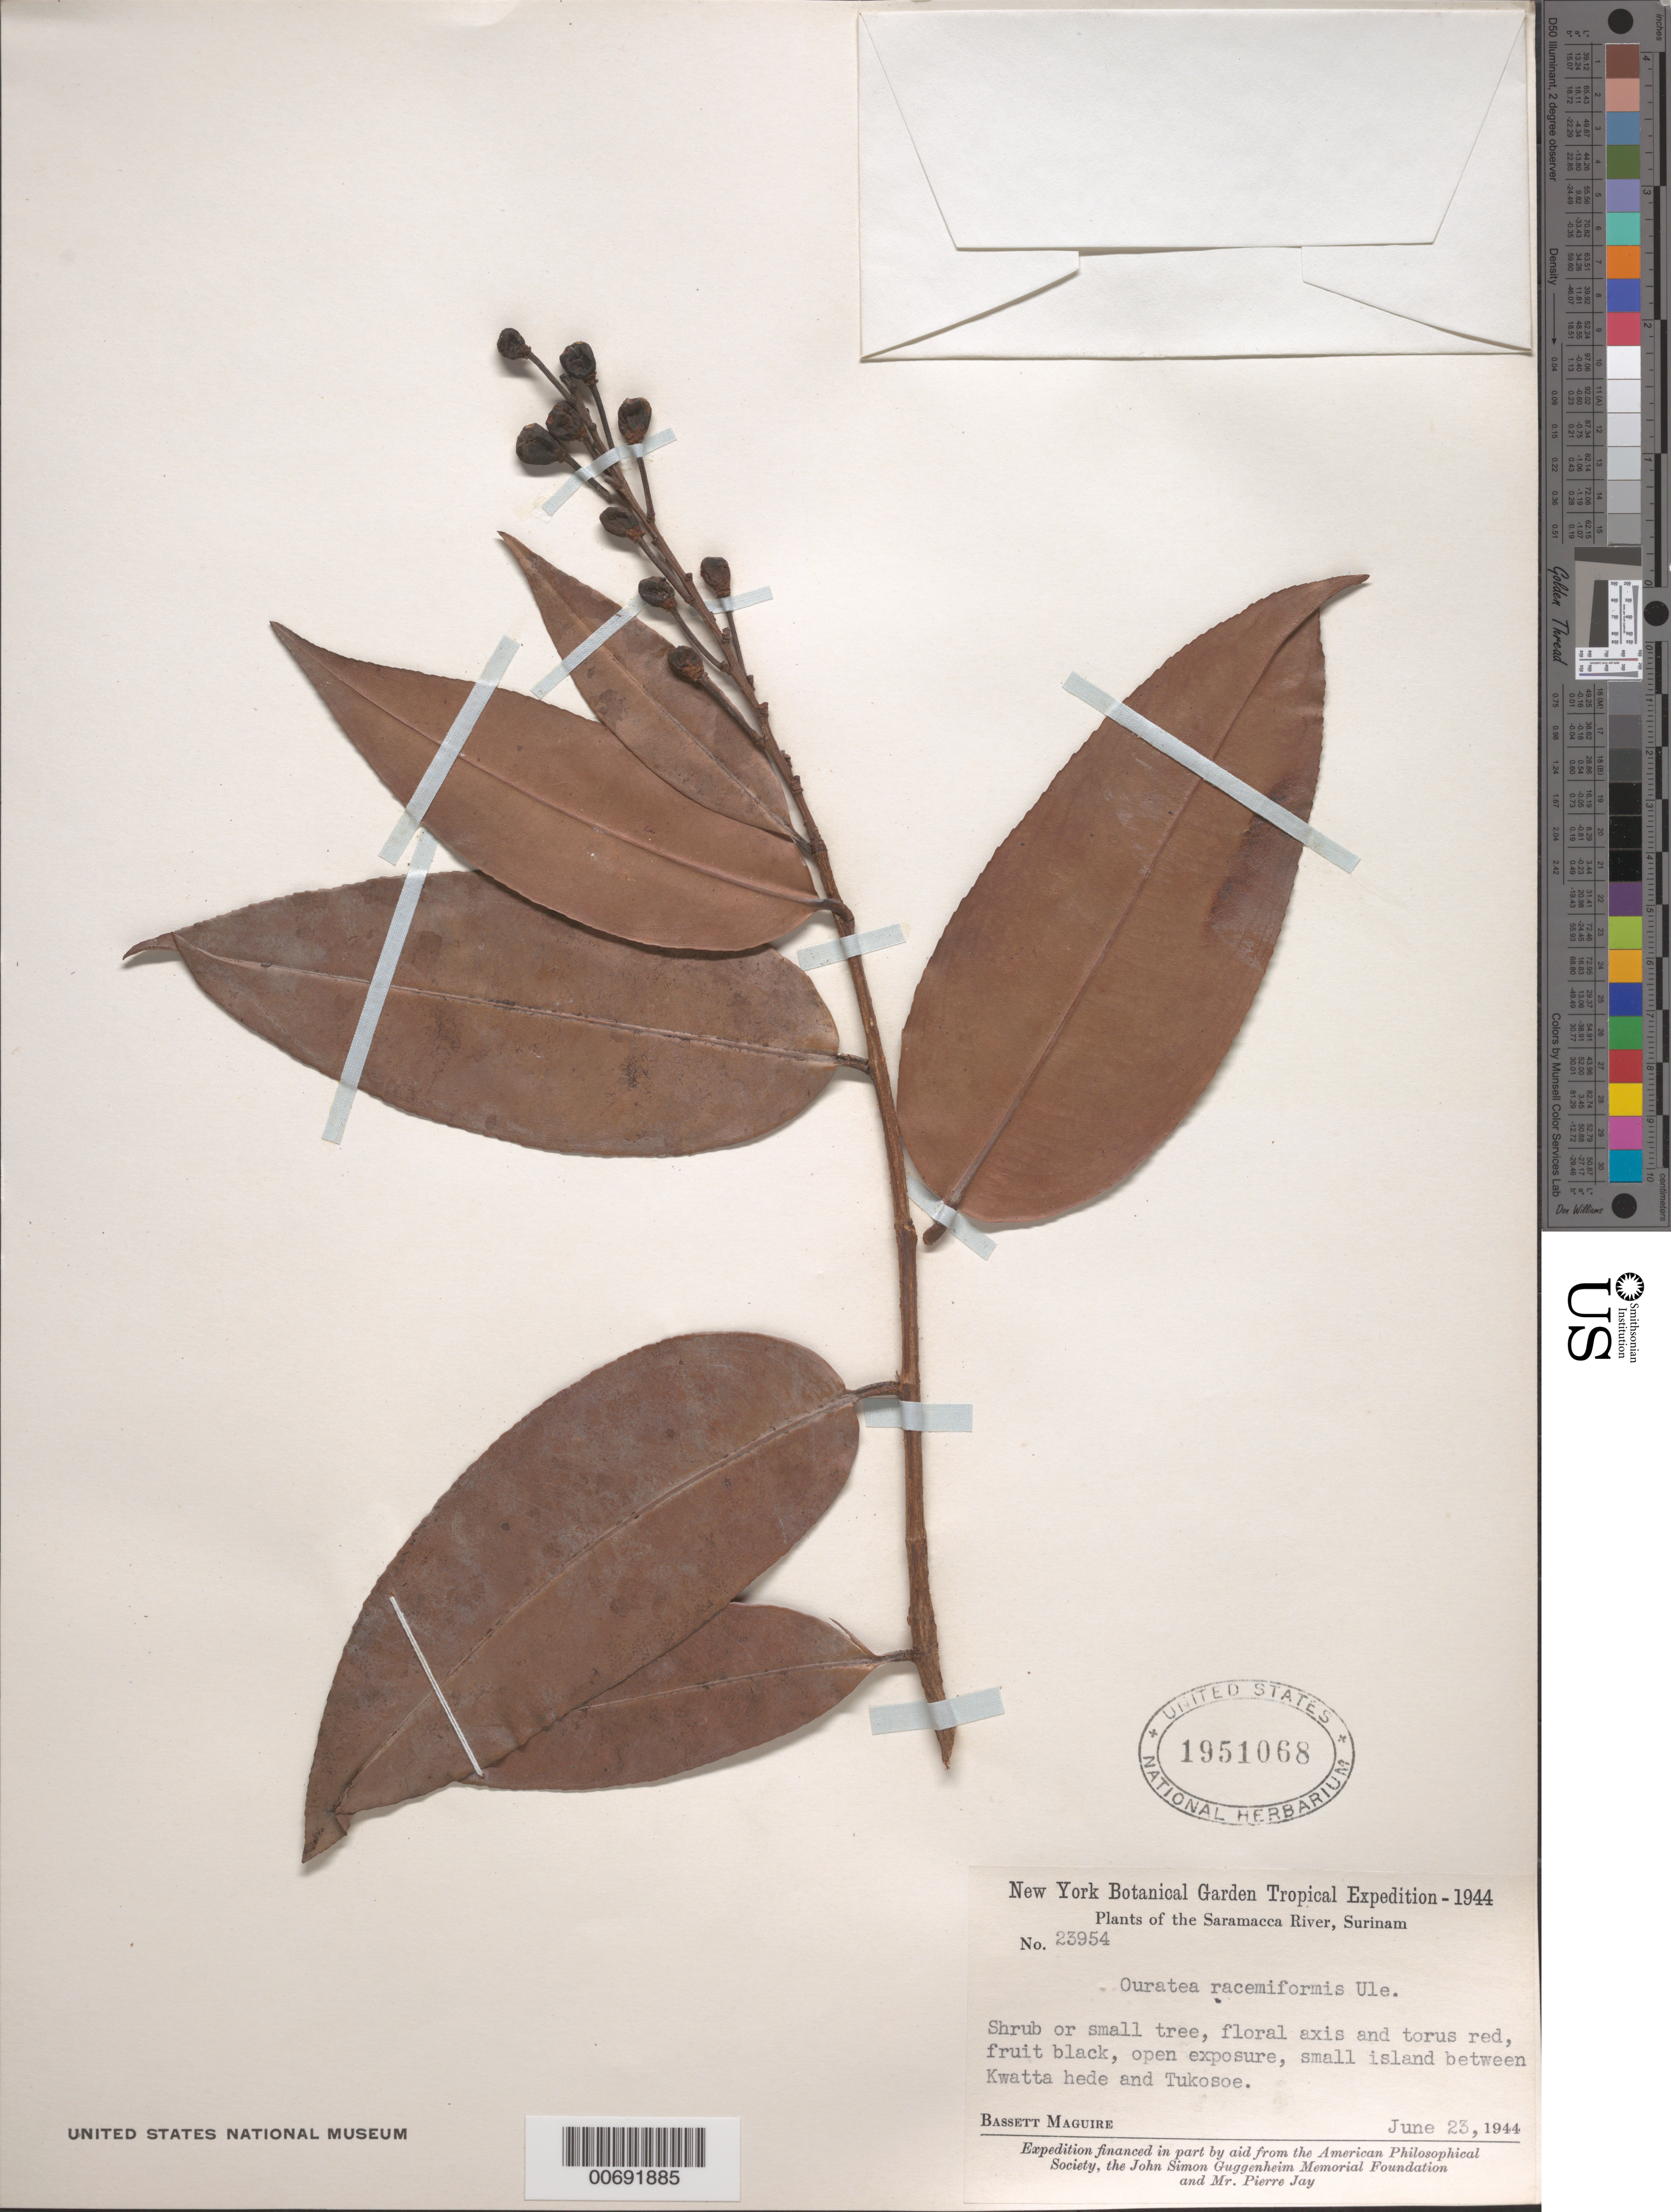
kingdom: Plantae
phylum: Tracheophyta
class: Magnoliopsida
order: Malpighiales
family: Ochnaceae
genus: Ouratea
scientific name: Ouratea racemiformis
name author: Ule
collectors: B. Maguire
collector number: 23954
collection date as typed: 23-Jun-44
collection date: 1944-06-23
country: Suriname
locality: Saramacca River, island betw. Kwatta hede and Tukosoe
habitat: Open exposure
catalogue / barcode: US 1951068